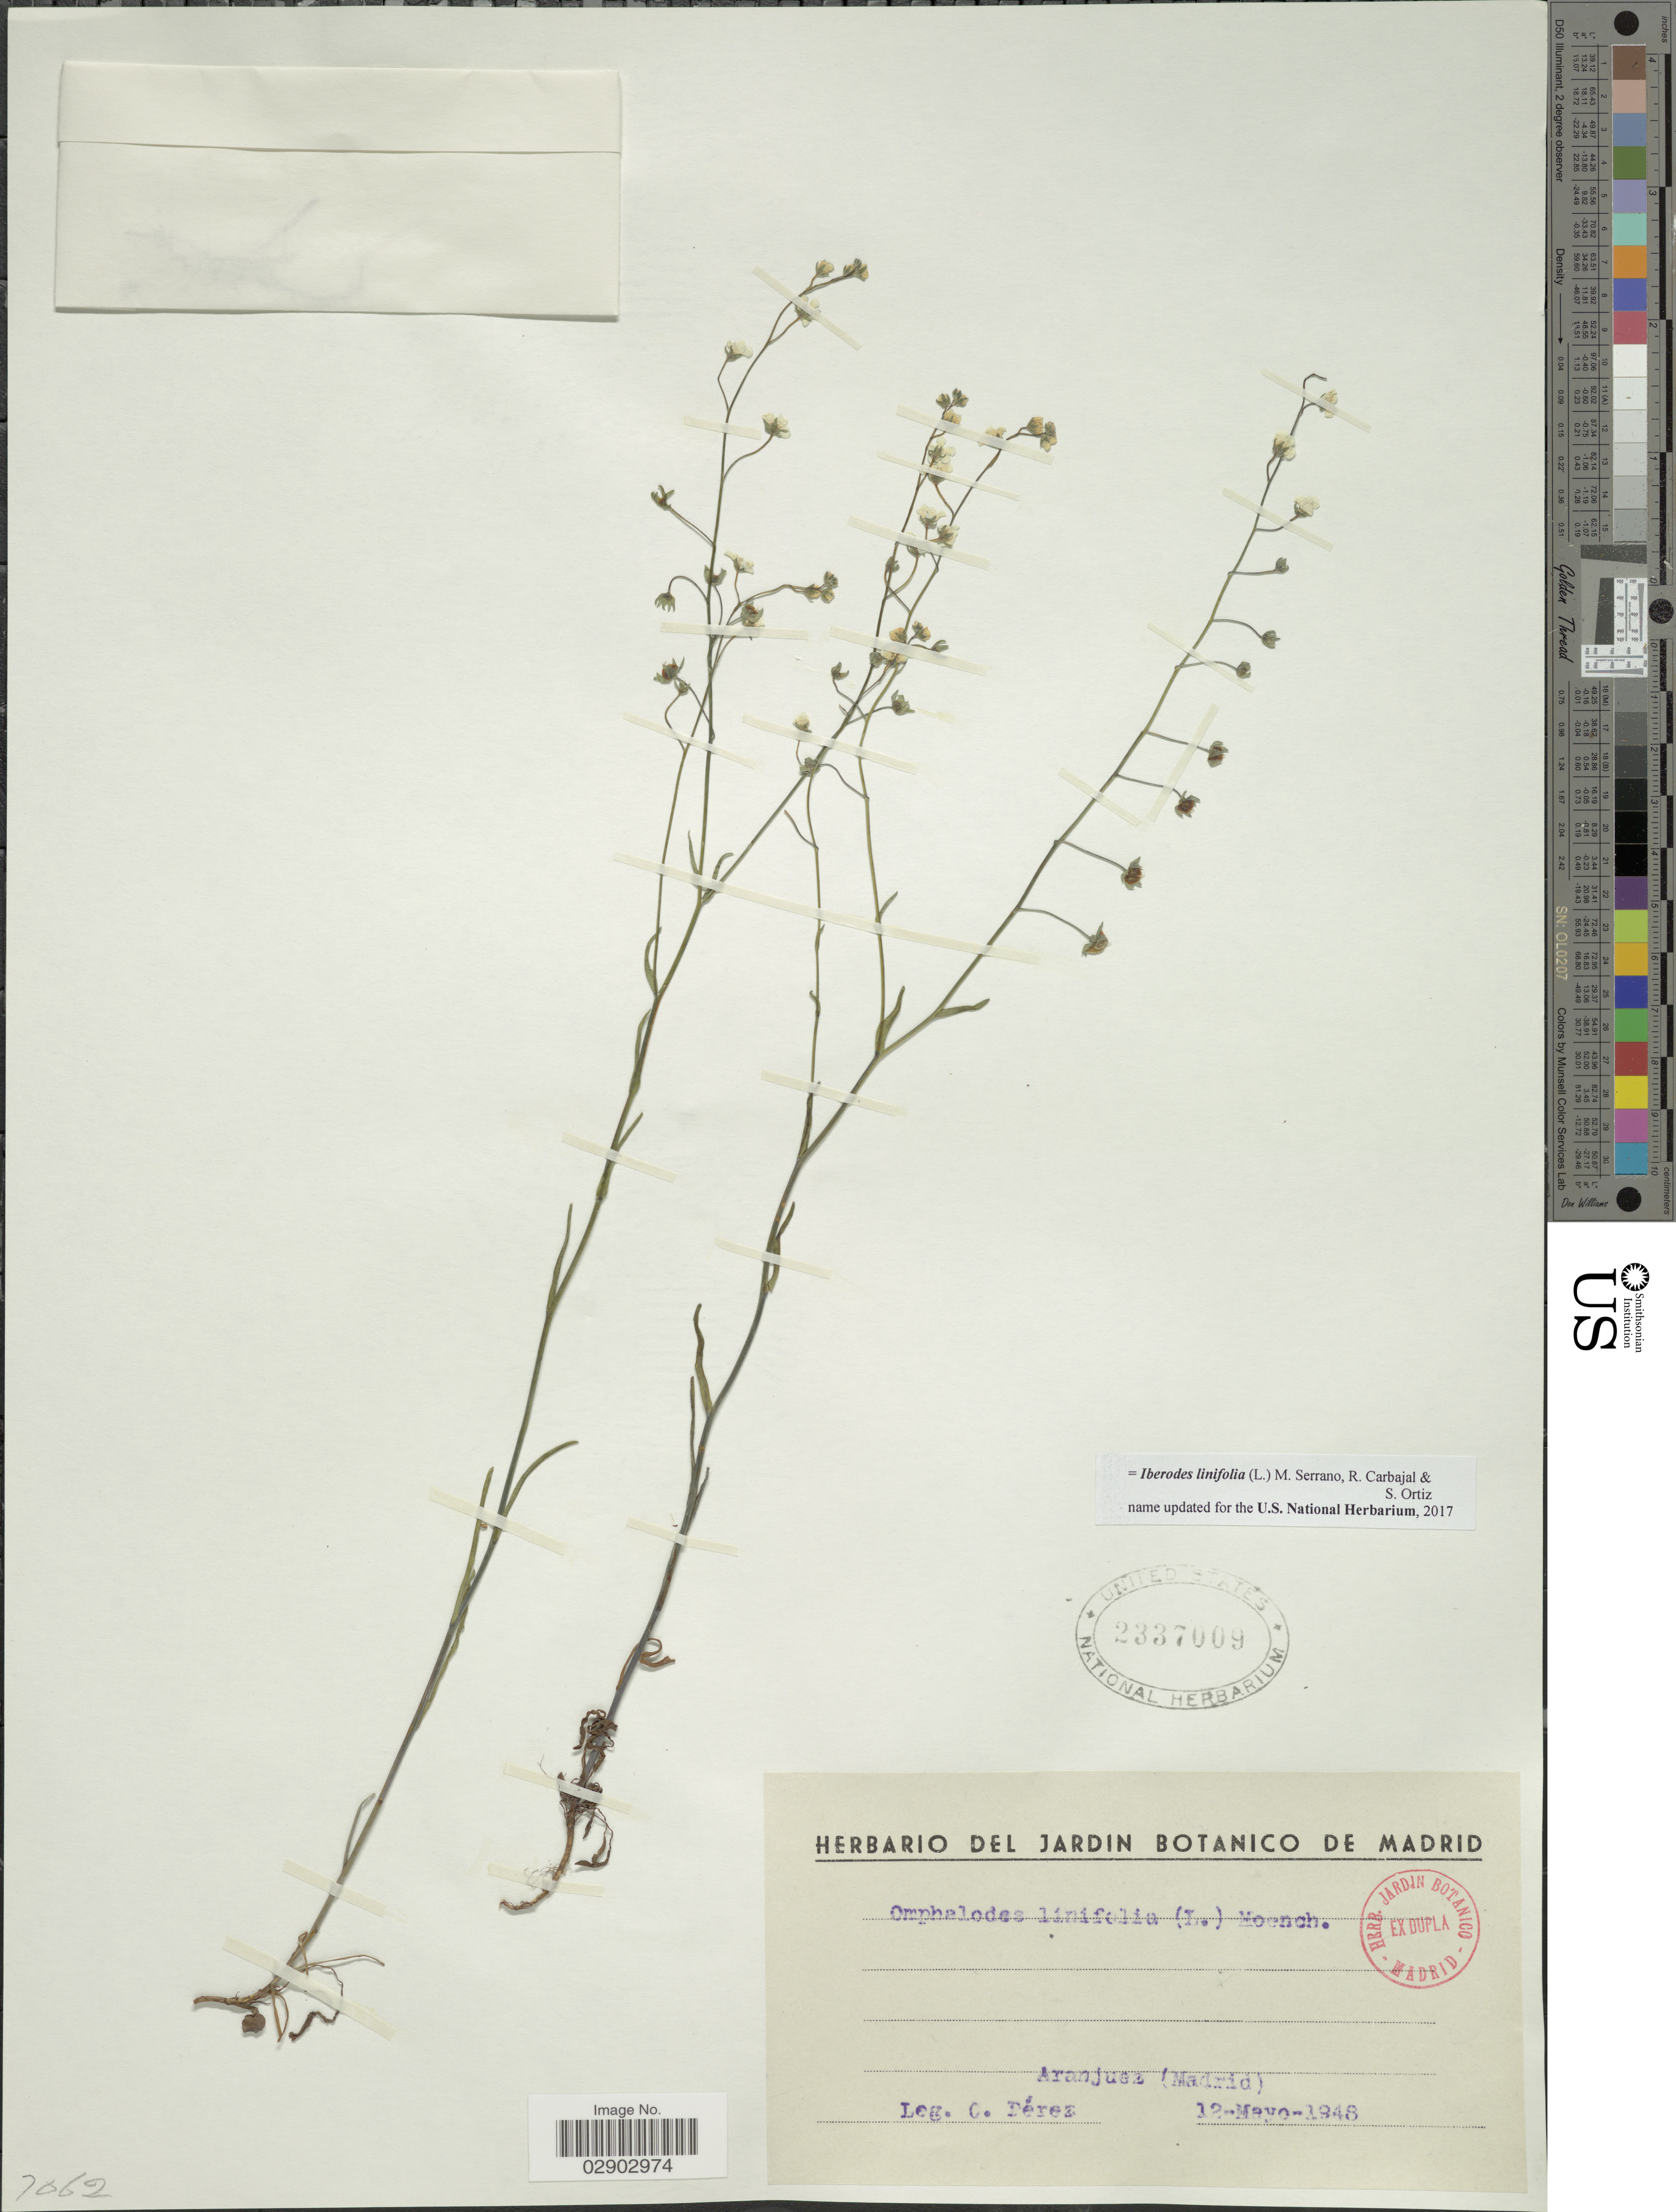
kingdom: Plantae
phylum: Tracheophyta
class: Magnoliopsida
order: Boraginales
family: Boraginaceae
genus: Iberodes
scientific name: Iberodes linifolia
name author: (L.) M. Serrano et al.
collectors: C. Perez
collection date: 1948-05-12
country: Spain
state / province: Madrid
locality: Aranjuez.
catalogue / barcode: US 2337009